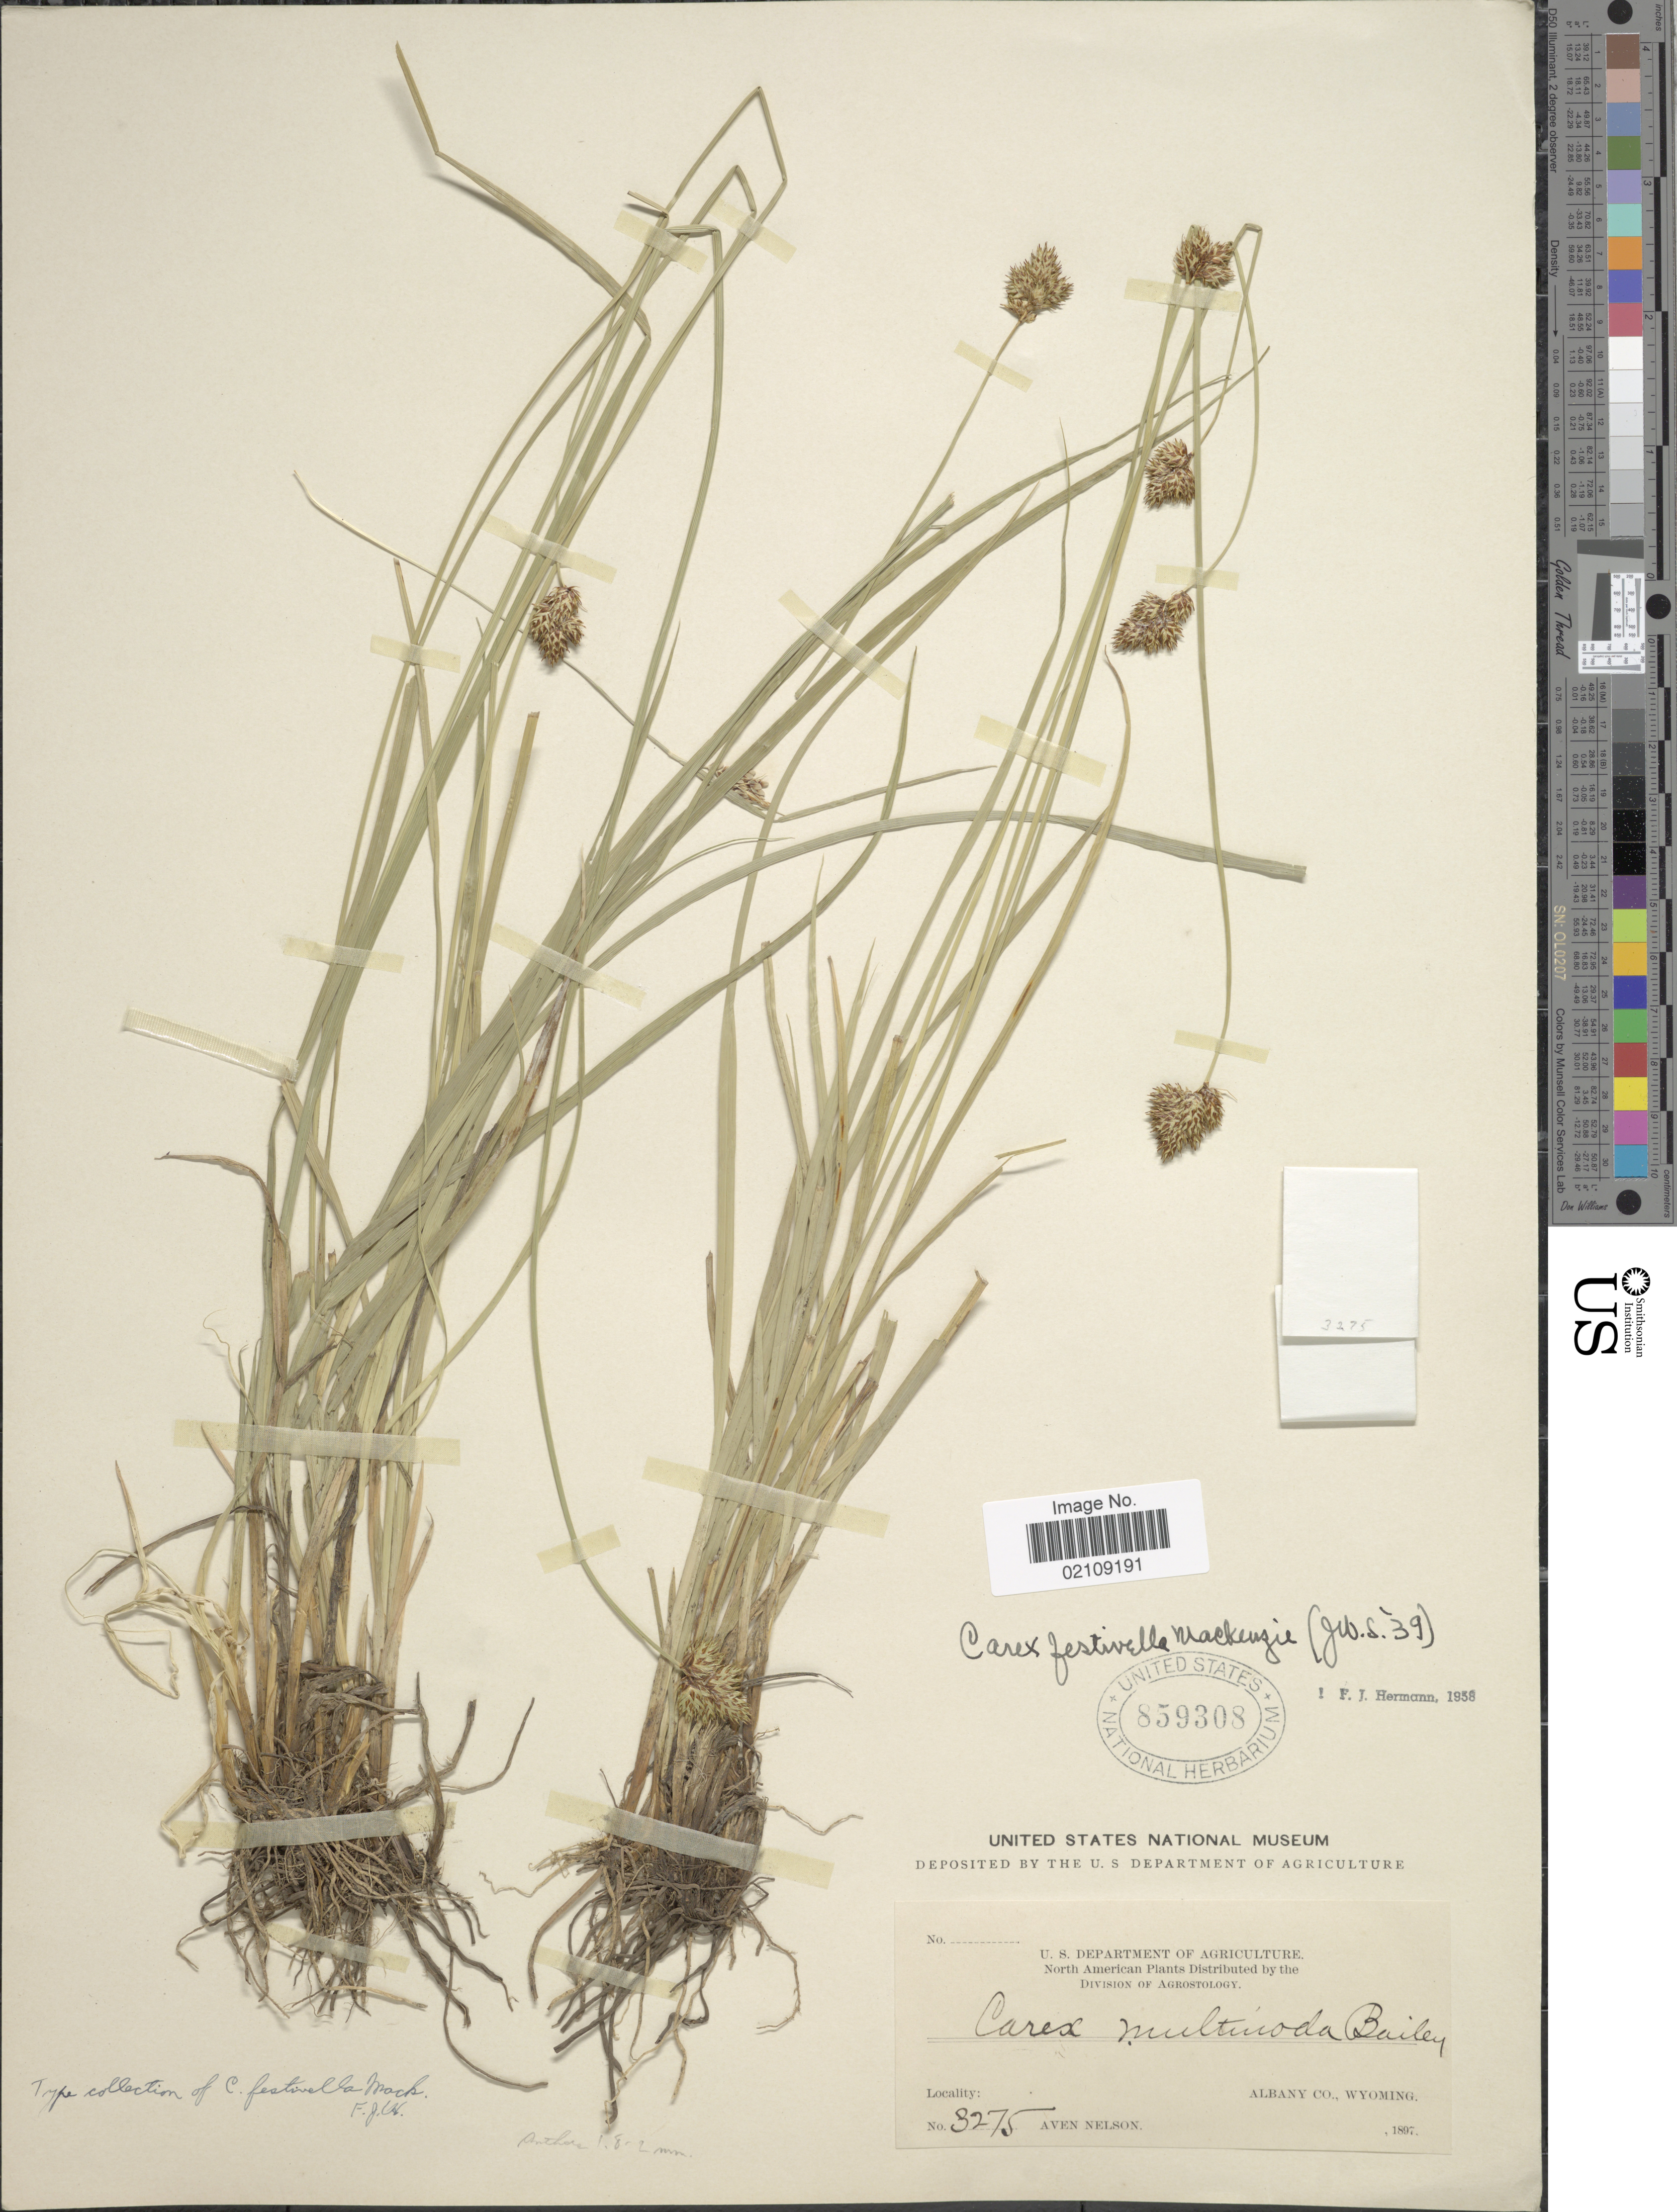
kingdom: Plantae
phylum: Tracheophyta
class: Liliopsida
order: Poales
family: Cyperaceae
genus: Carex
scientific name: Carex microptera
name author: Mack.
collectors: A. Nelson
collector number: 3275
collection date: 1897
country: United States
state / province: Wyoming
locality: Albany Co.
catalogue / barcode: US 859308